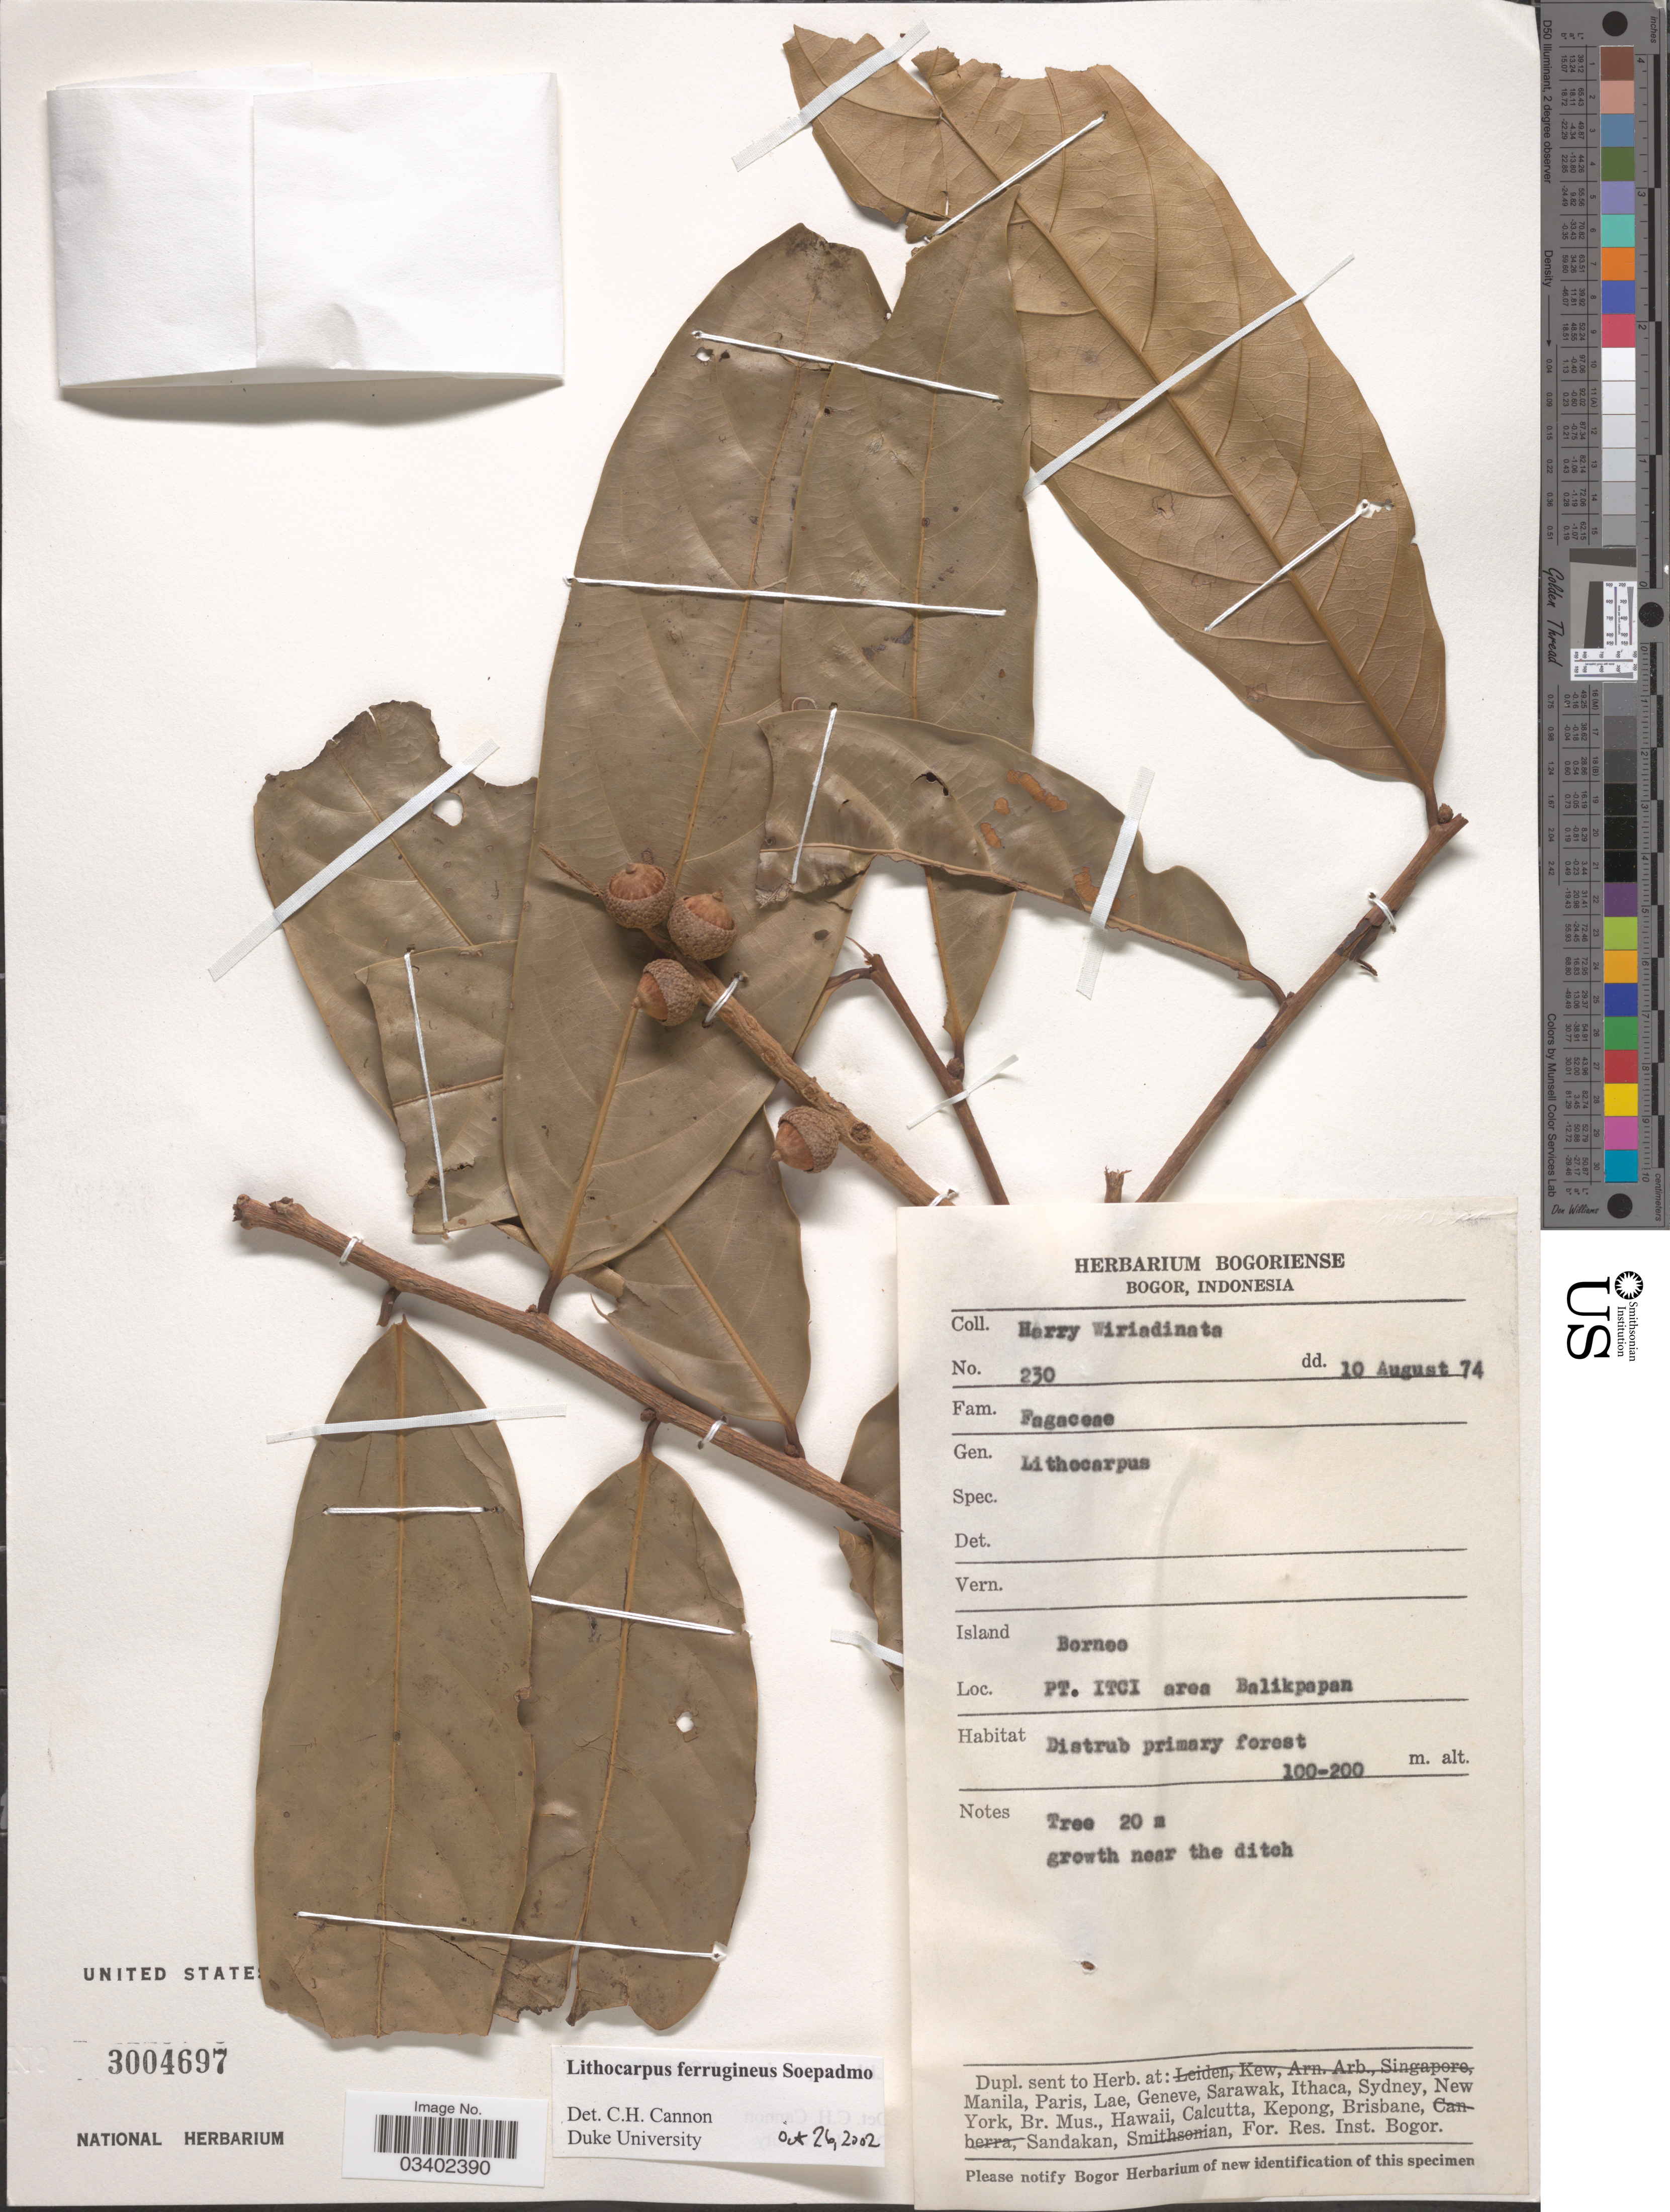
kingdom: Plantae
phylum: Tracheophyta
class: Magnoliopsida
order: Fagales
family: Fagaceae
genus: Lithocarpus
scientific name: Lithocarpus ferrugineus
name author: Soepadmo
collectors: H. Wiriadinata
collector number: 230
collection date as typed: Transcribed d/m/y: 10/8/74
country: Indonesia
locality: Island Borneo. PT. ITCI area Balikpapan.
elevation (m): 100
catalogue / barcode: US 3004697